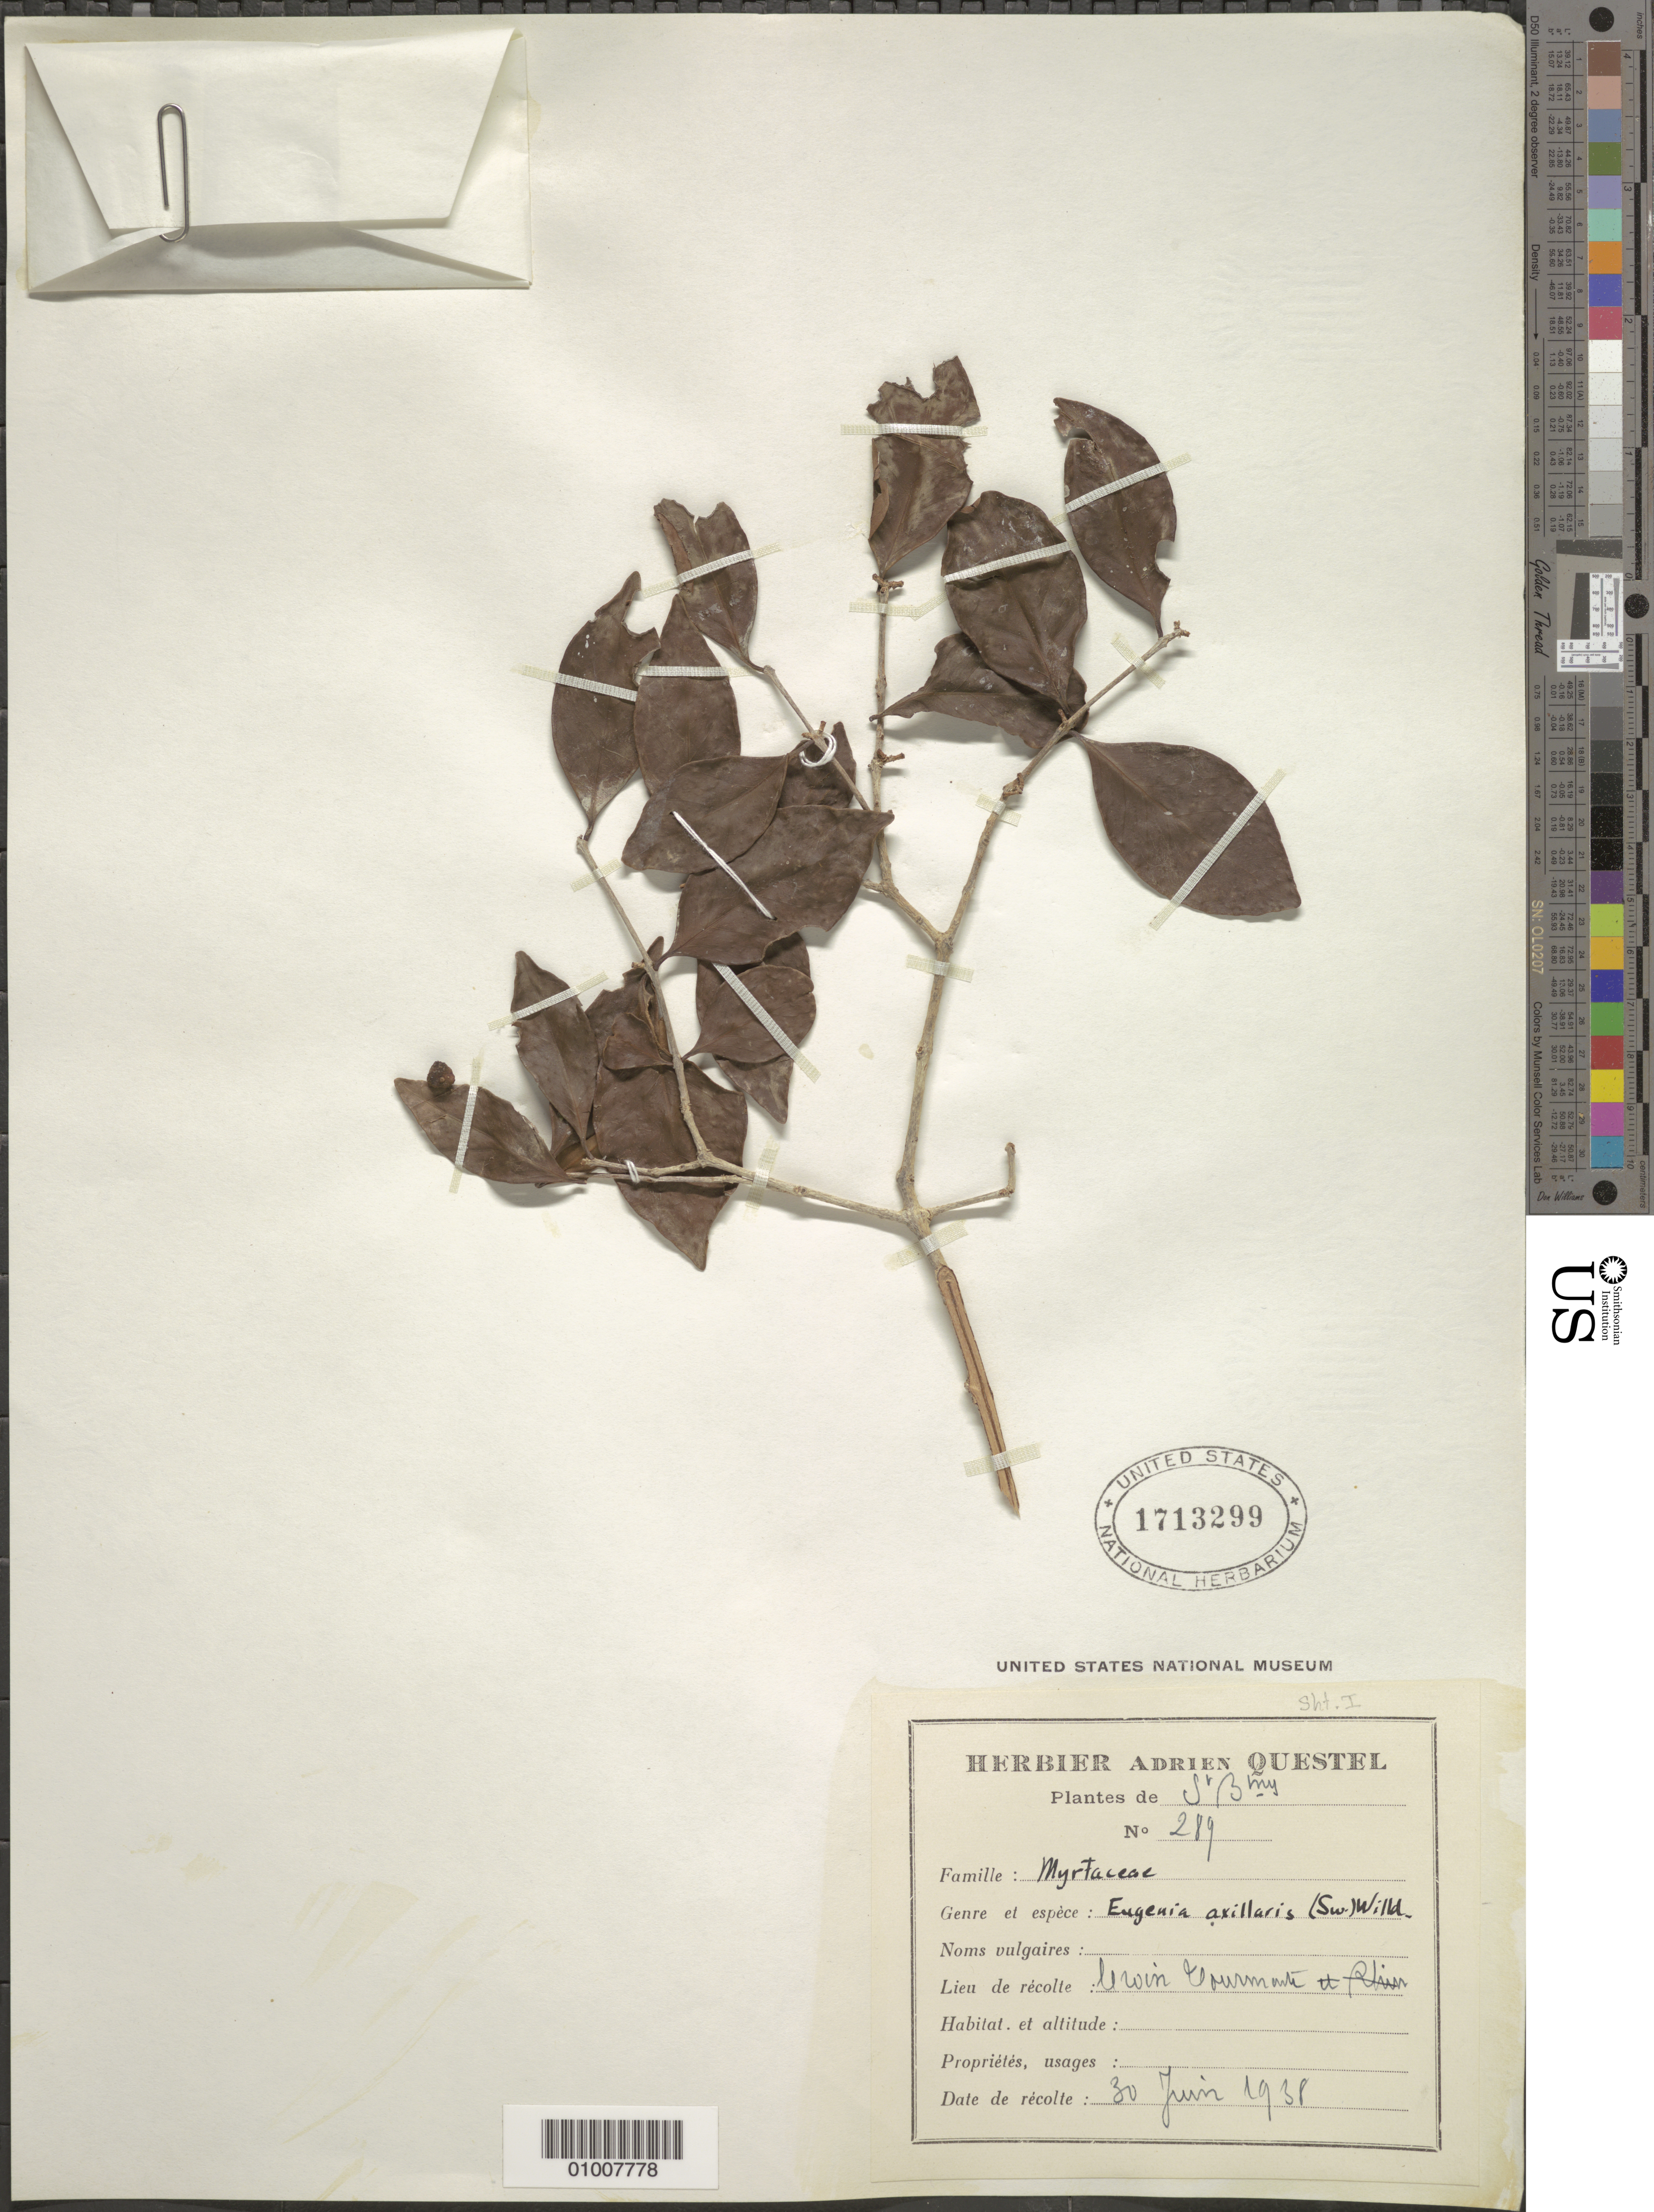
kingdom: Plantae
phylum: Tracheophyta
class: Magnoliopsida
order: Myrtales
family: Myrtaceae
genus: Eugenia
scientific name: Eugenia axillaris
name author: (Sw.) Willd.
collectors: A. Questel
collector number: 289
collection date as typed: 30 Jun 1938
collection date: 1938-06-30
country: Saint Barthélemy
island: St. Barthélemy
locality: Illeg.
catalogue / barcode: US 1713299